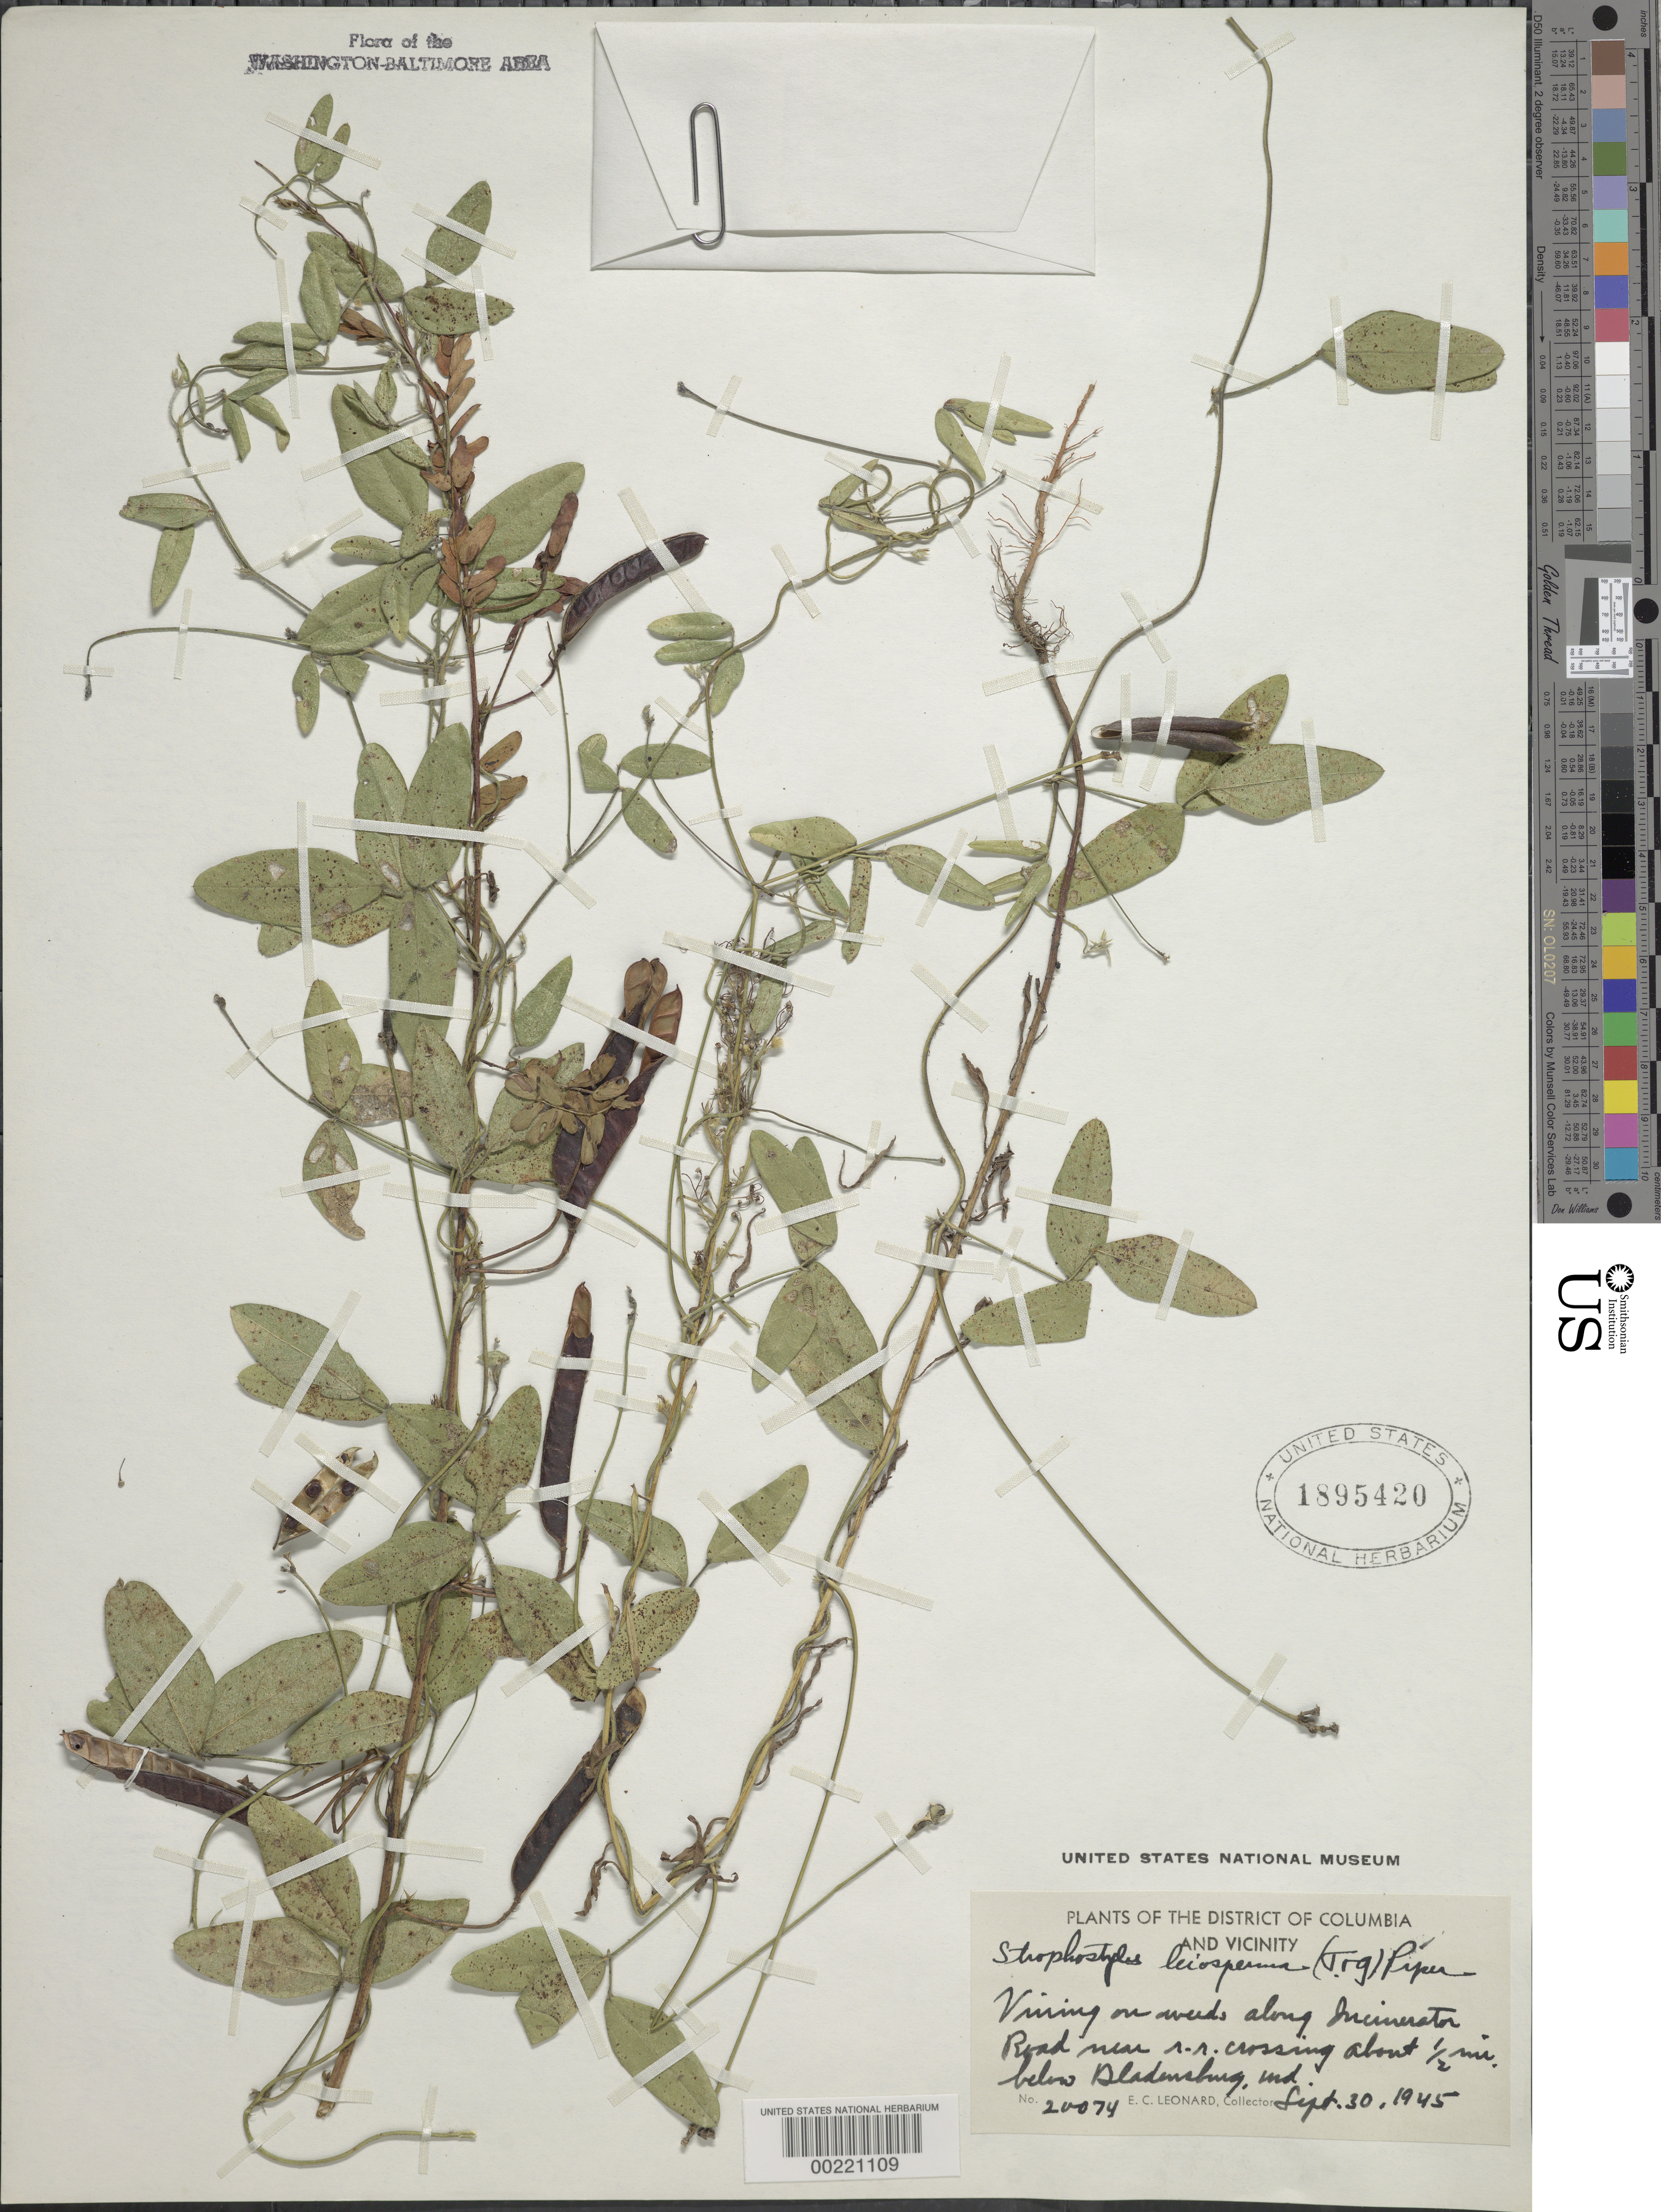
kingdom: Plantae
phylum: Tracheophyta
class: Magnoliopsida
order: Fabales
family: Fabaceae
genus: Strophostyles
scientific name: Strophostyles leiosperma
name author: (Torr. & A. Gray) Piper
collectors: E. C. Leonard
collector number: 20074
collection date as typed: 30 Sep 1945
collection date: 1945-09-30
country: United States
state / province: Maryland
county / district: Prince George's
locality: Bladensburg, road near RR Crossing about 0.5 mi. below Bladensburg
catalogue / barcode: US 1895420